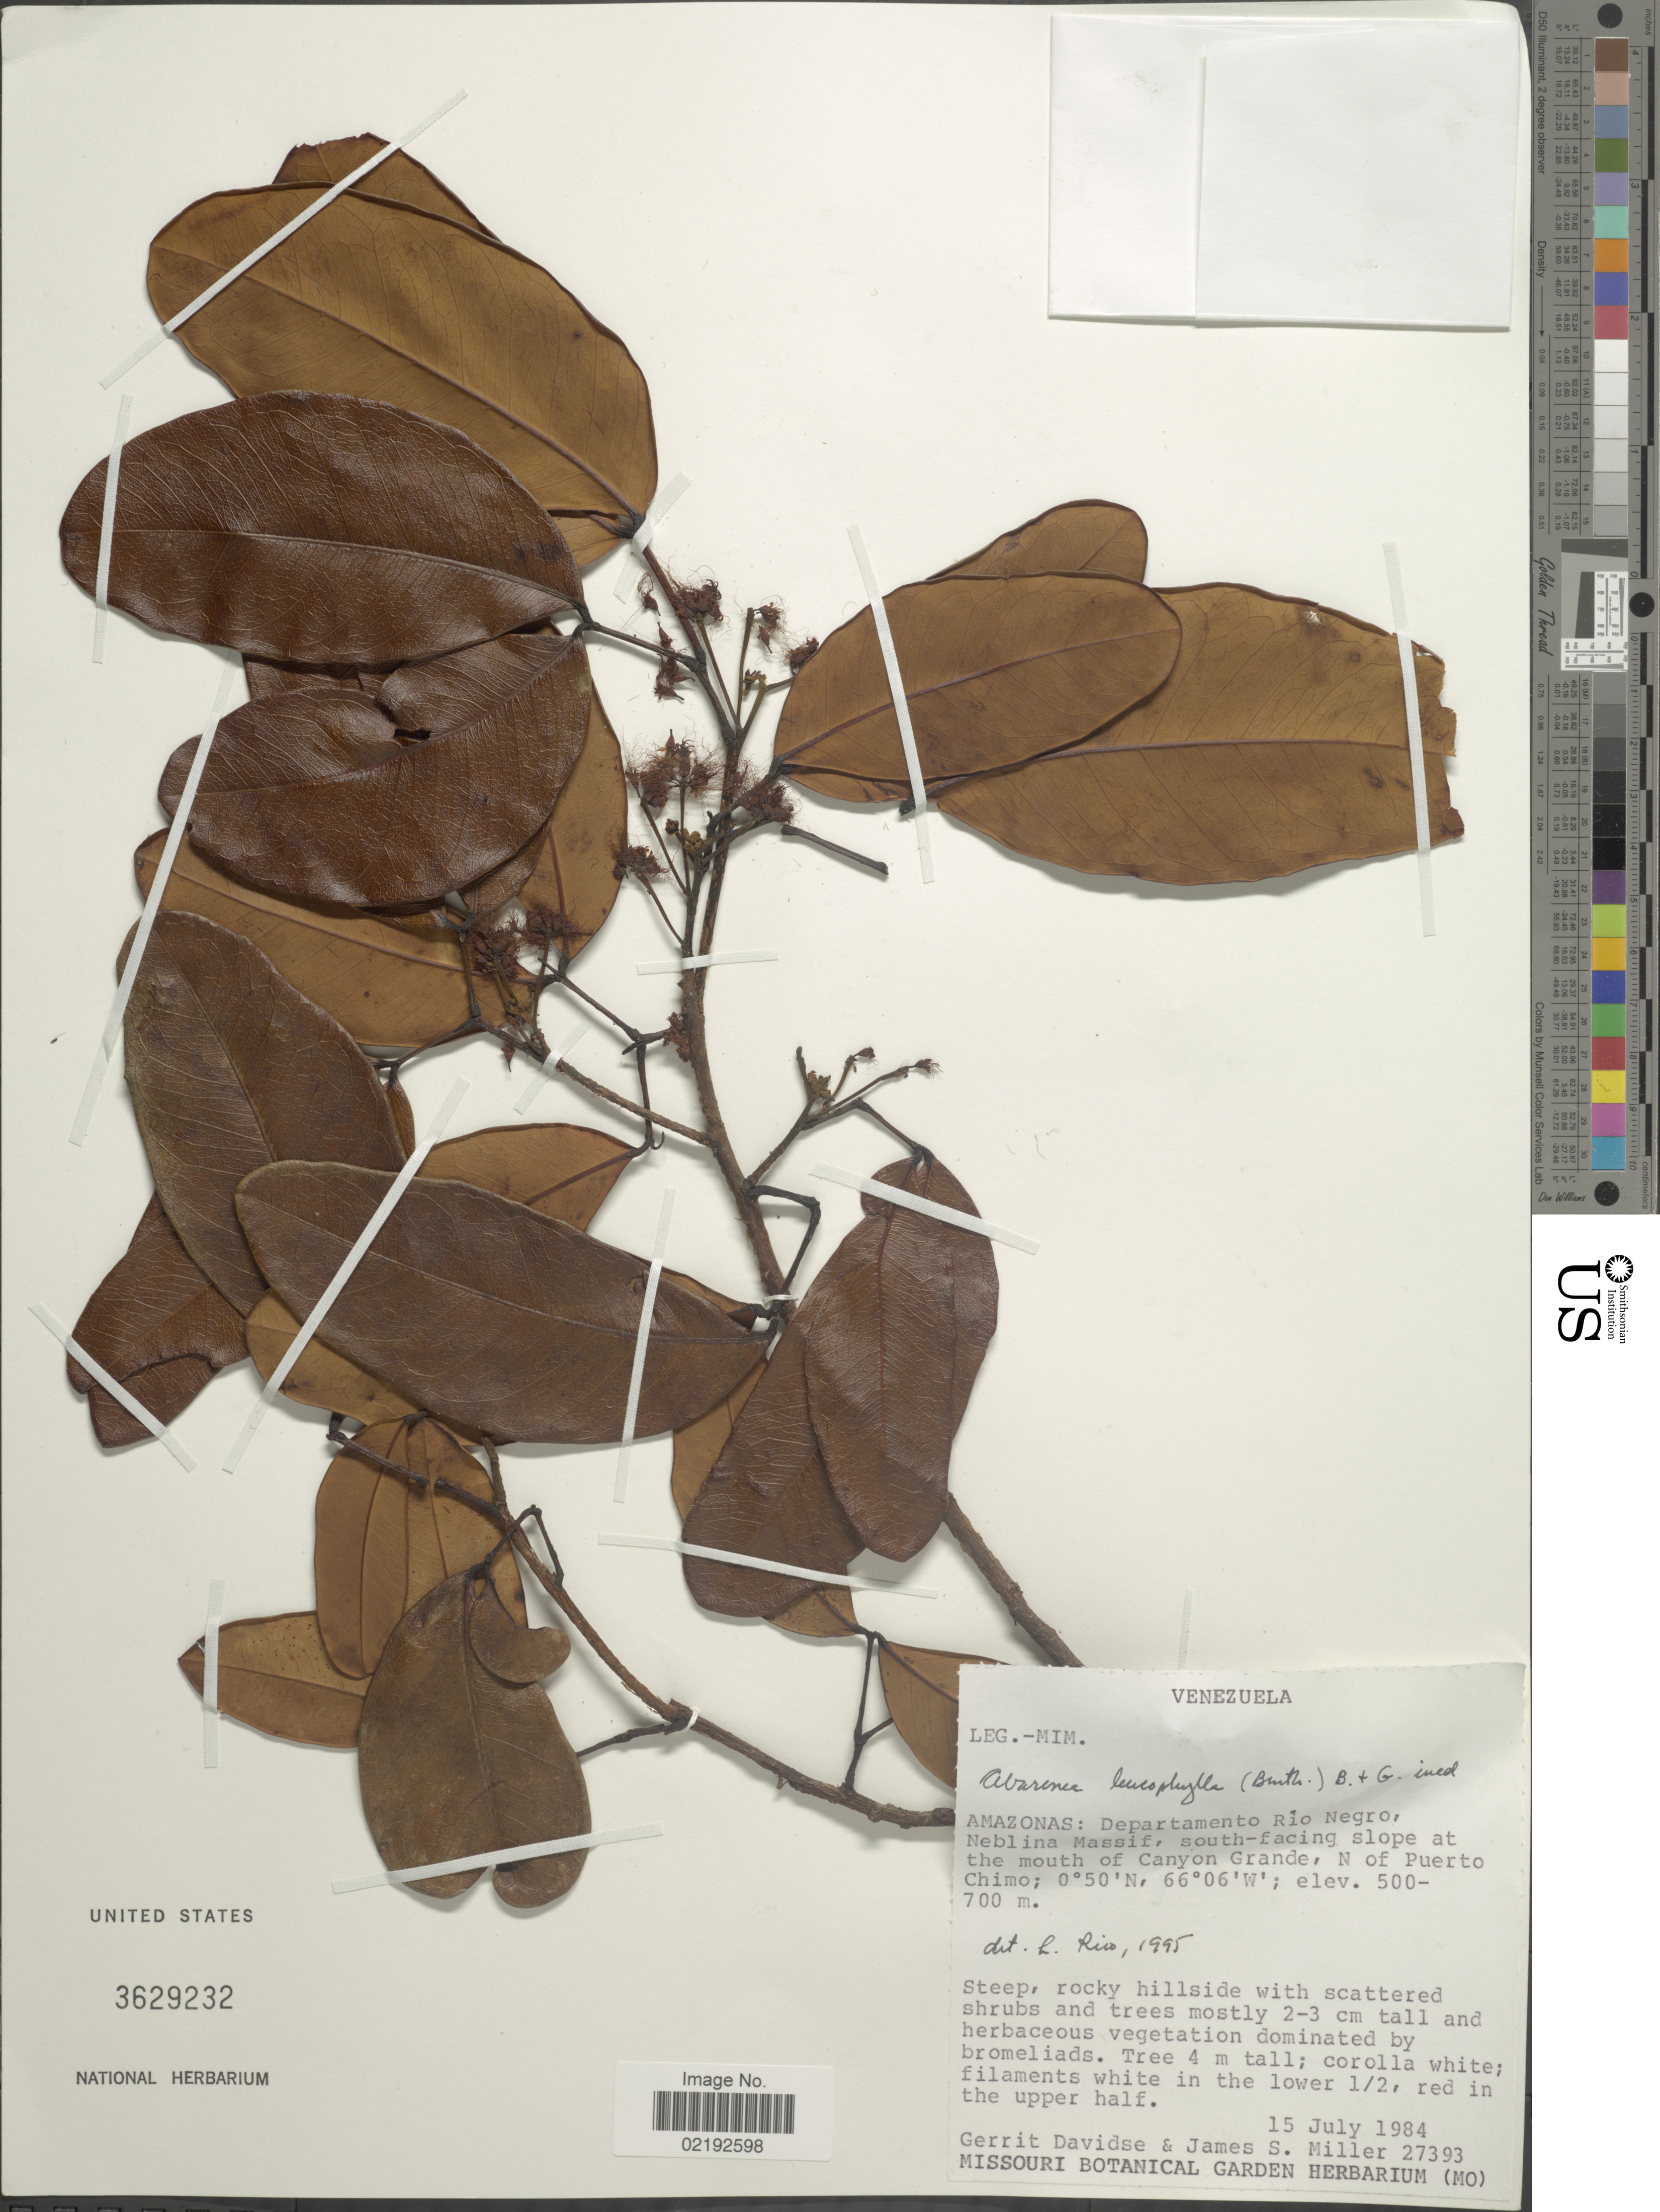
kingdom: Plantae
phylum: Tracheophyta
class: Magnoliopsida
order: Fabales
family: Fabaceae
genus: Abarema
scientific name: Abarema leucophylla var. leucophylla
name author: (Spruce ex Benth.) Barneby & J.W. Grimes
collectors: G. Davidse & J. S. Miller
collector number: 27393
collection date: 1984-07-15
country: Venezuela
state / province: Amazonas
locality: Departamento Rio Negro, Neblina Massif, south-facing slope at the mouth of Canyon Grande, N of Puerto Chimo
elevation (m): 500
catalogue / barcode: US 3629232